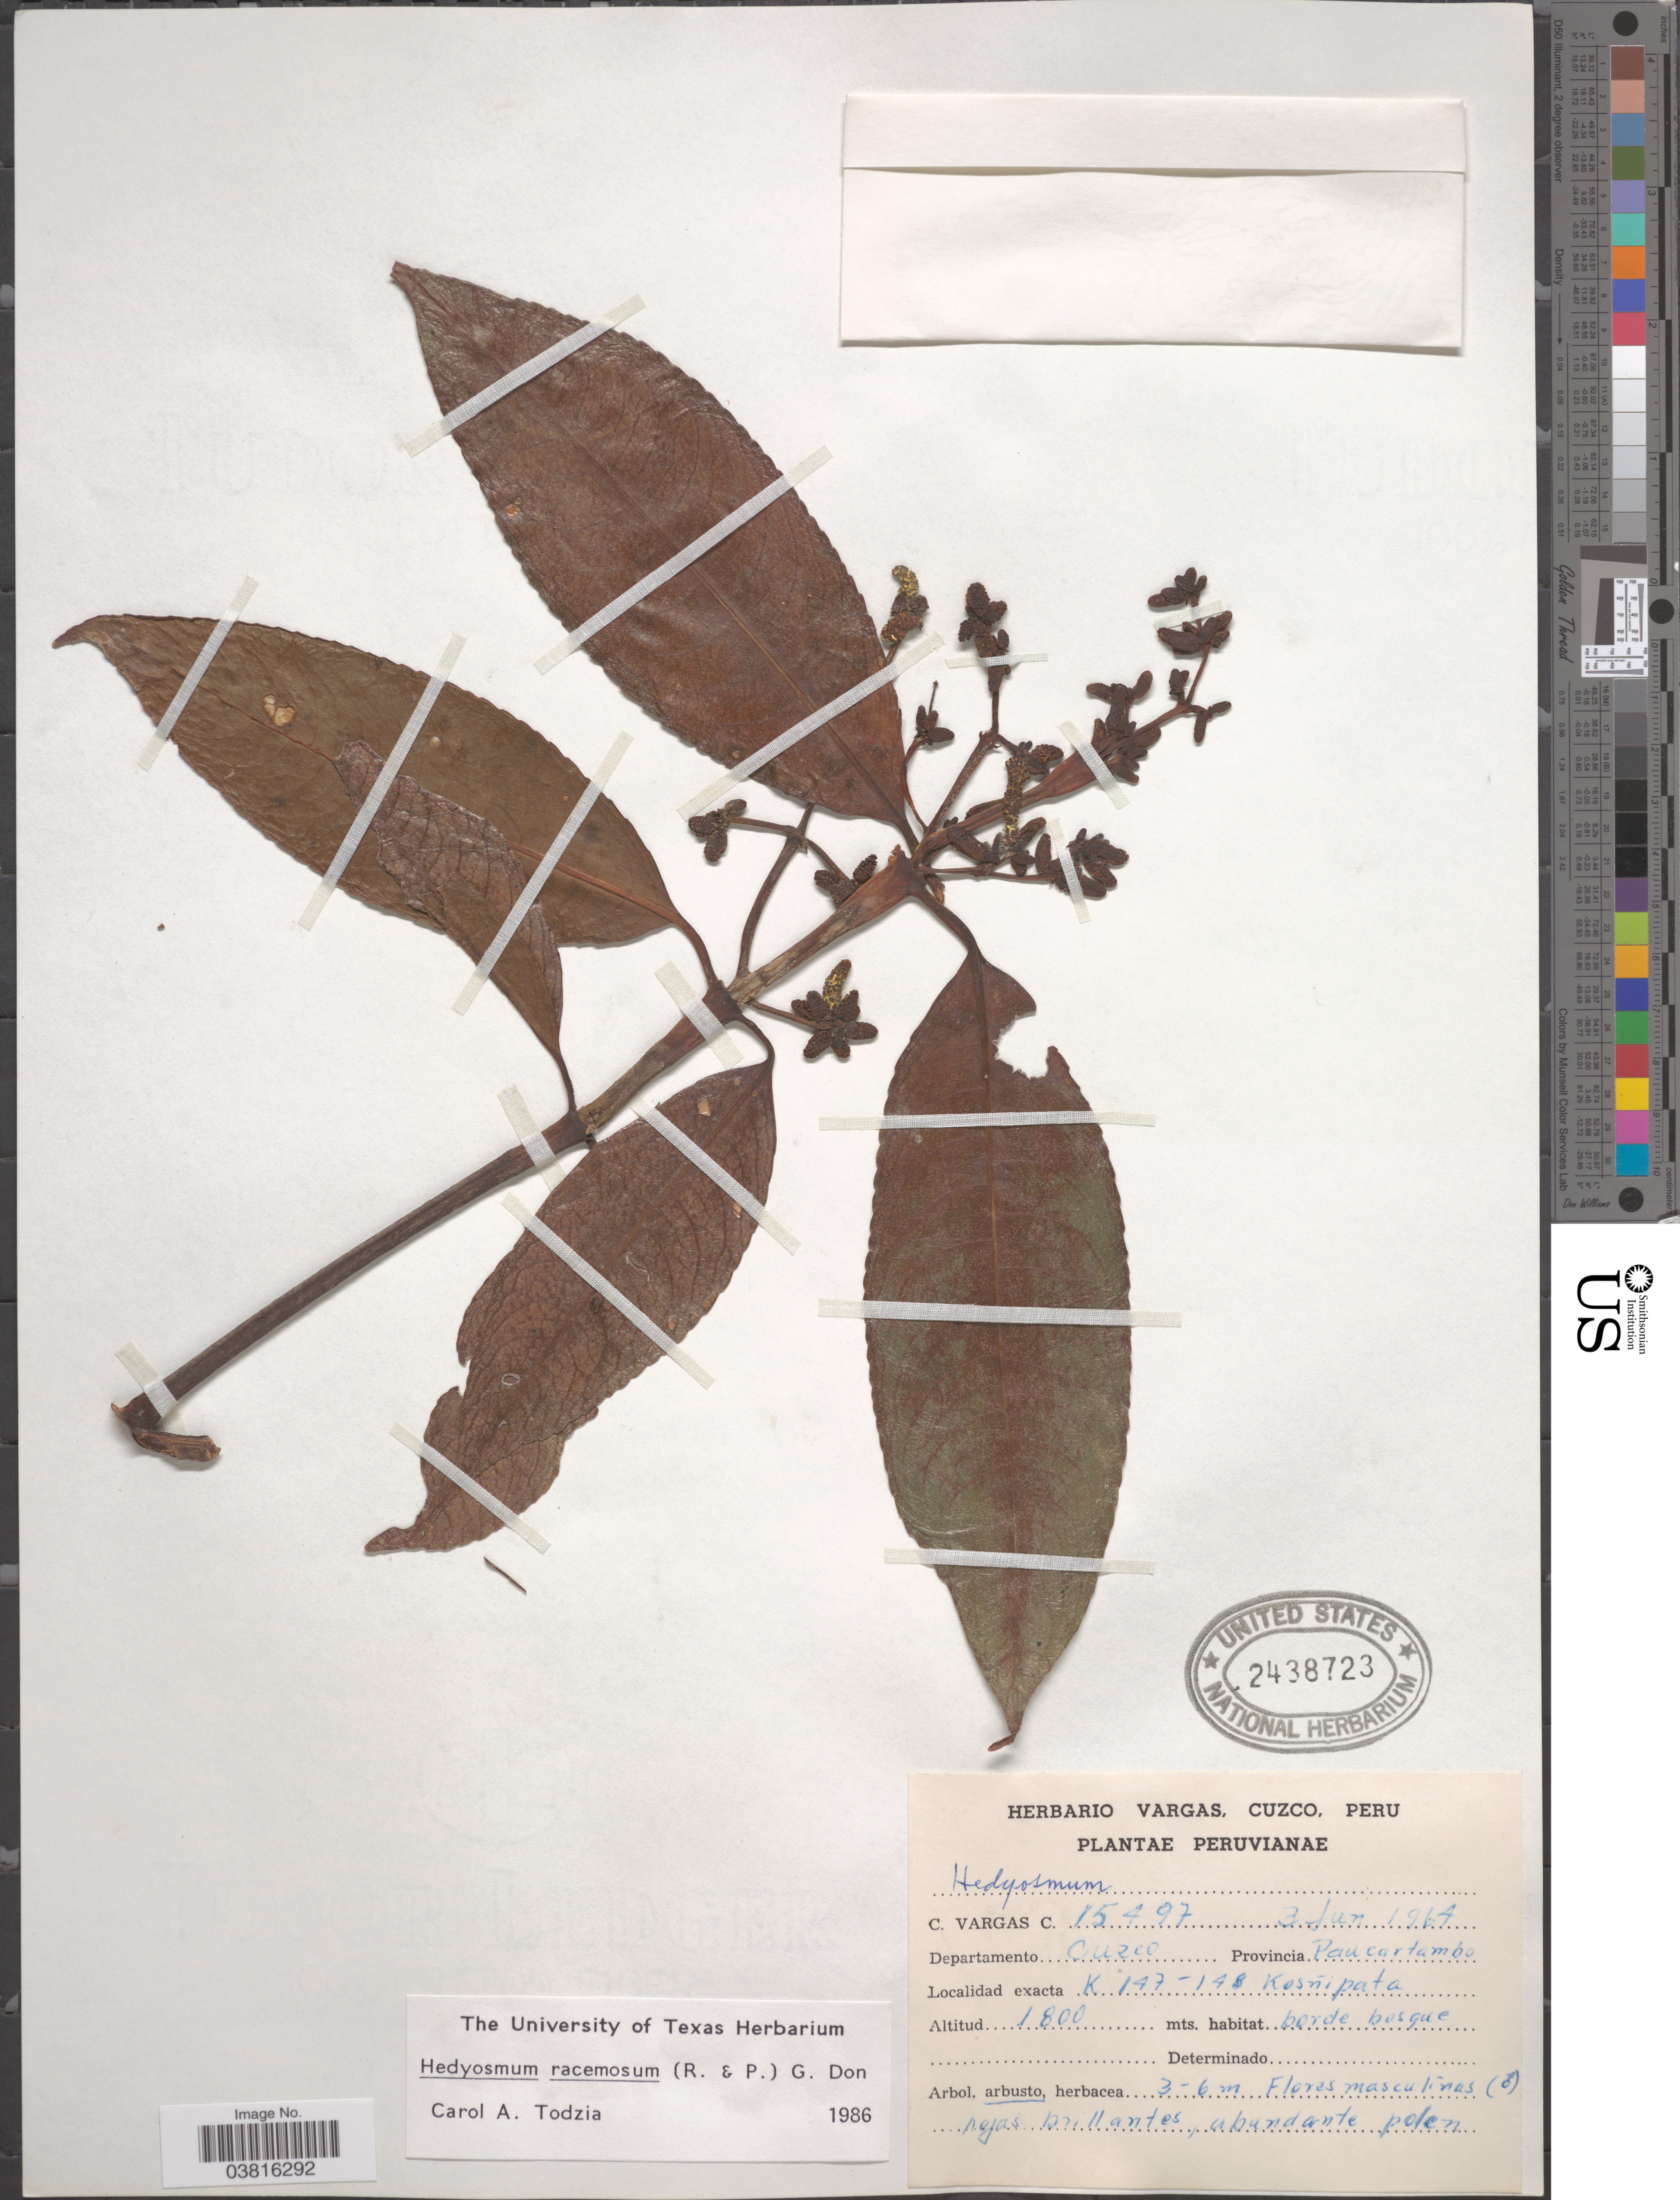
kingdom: Plantae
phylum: Tracheophyta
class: Magnoliopsida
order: Chloranthales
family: Chloranthaceae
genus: Hedyosmum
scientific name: Hedyosmum racemosum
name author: (Ruiz & Pav.) G. Don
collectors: C. Vargas Calderón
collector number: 15497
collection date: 1964-06-03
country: Peru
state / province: Cusco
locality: Departamento Cuzco, Provincia Paucartambo. K. 147-148, Kosmipata.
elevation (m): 1800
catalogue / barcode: US 2438723